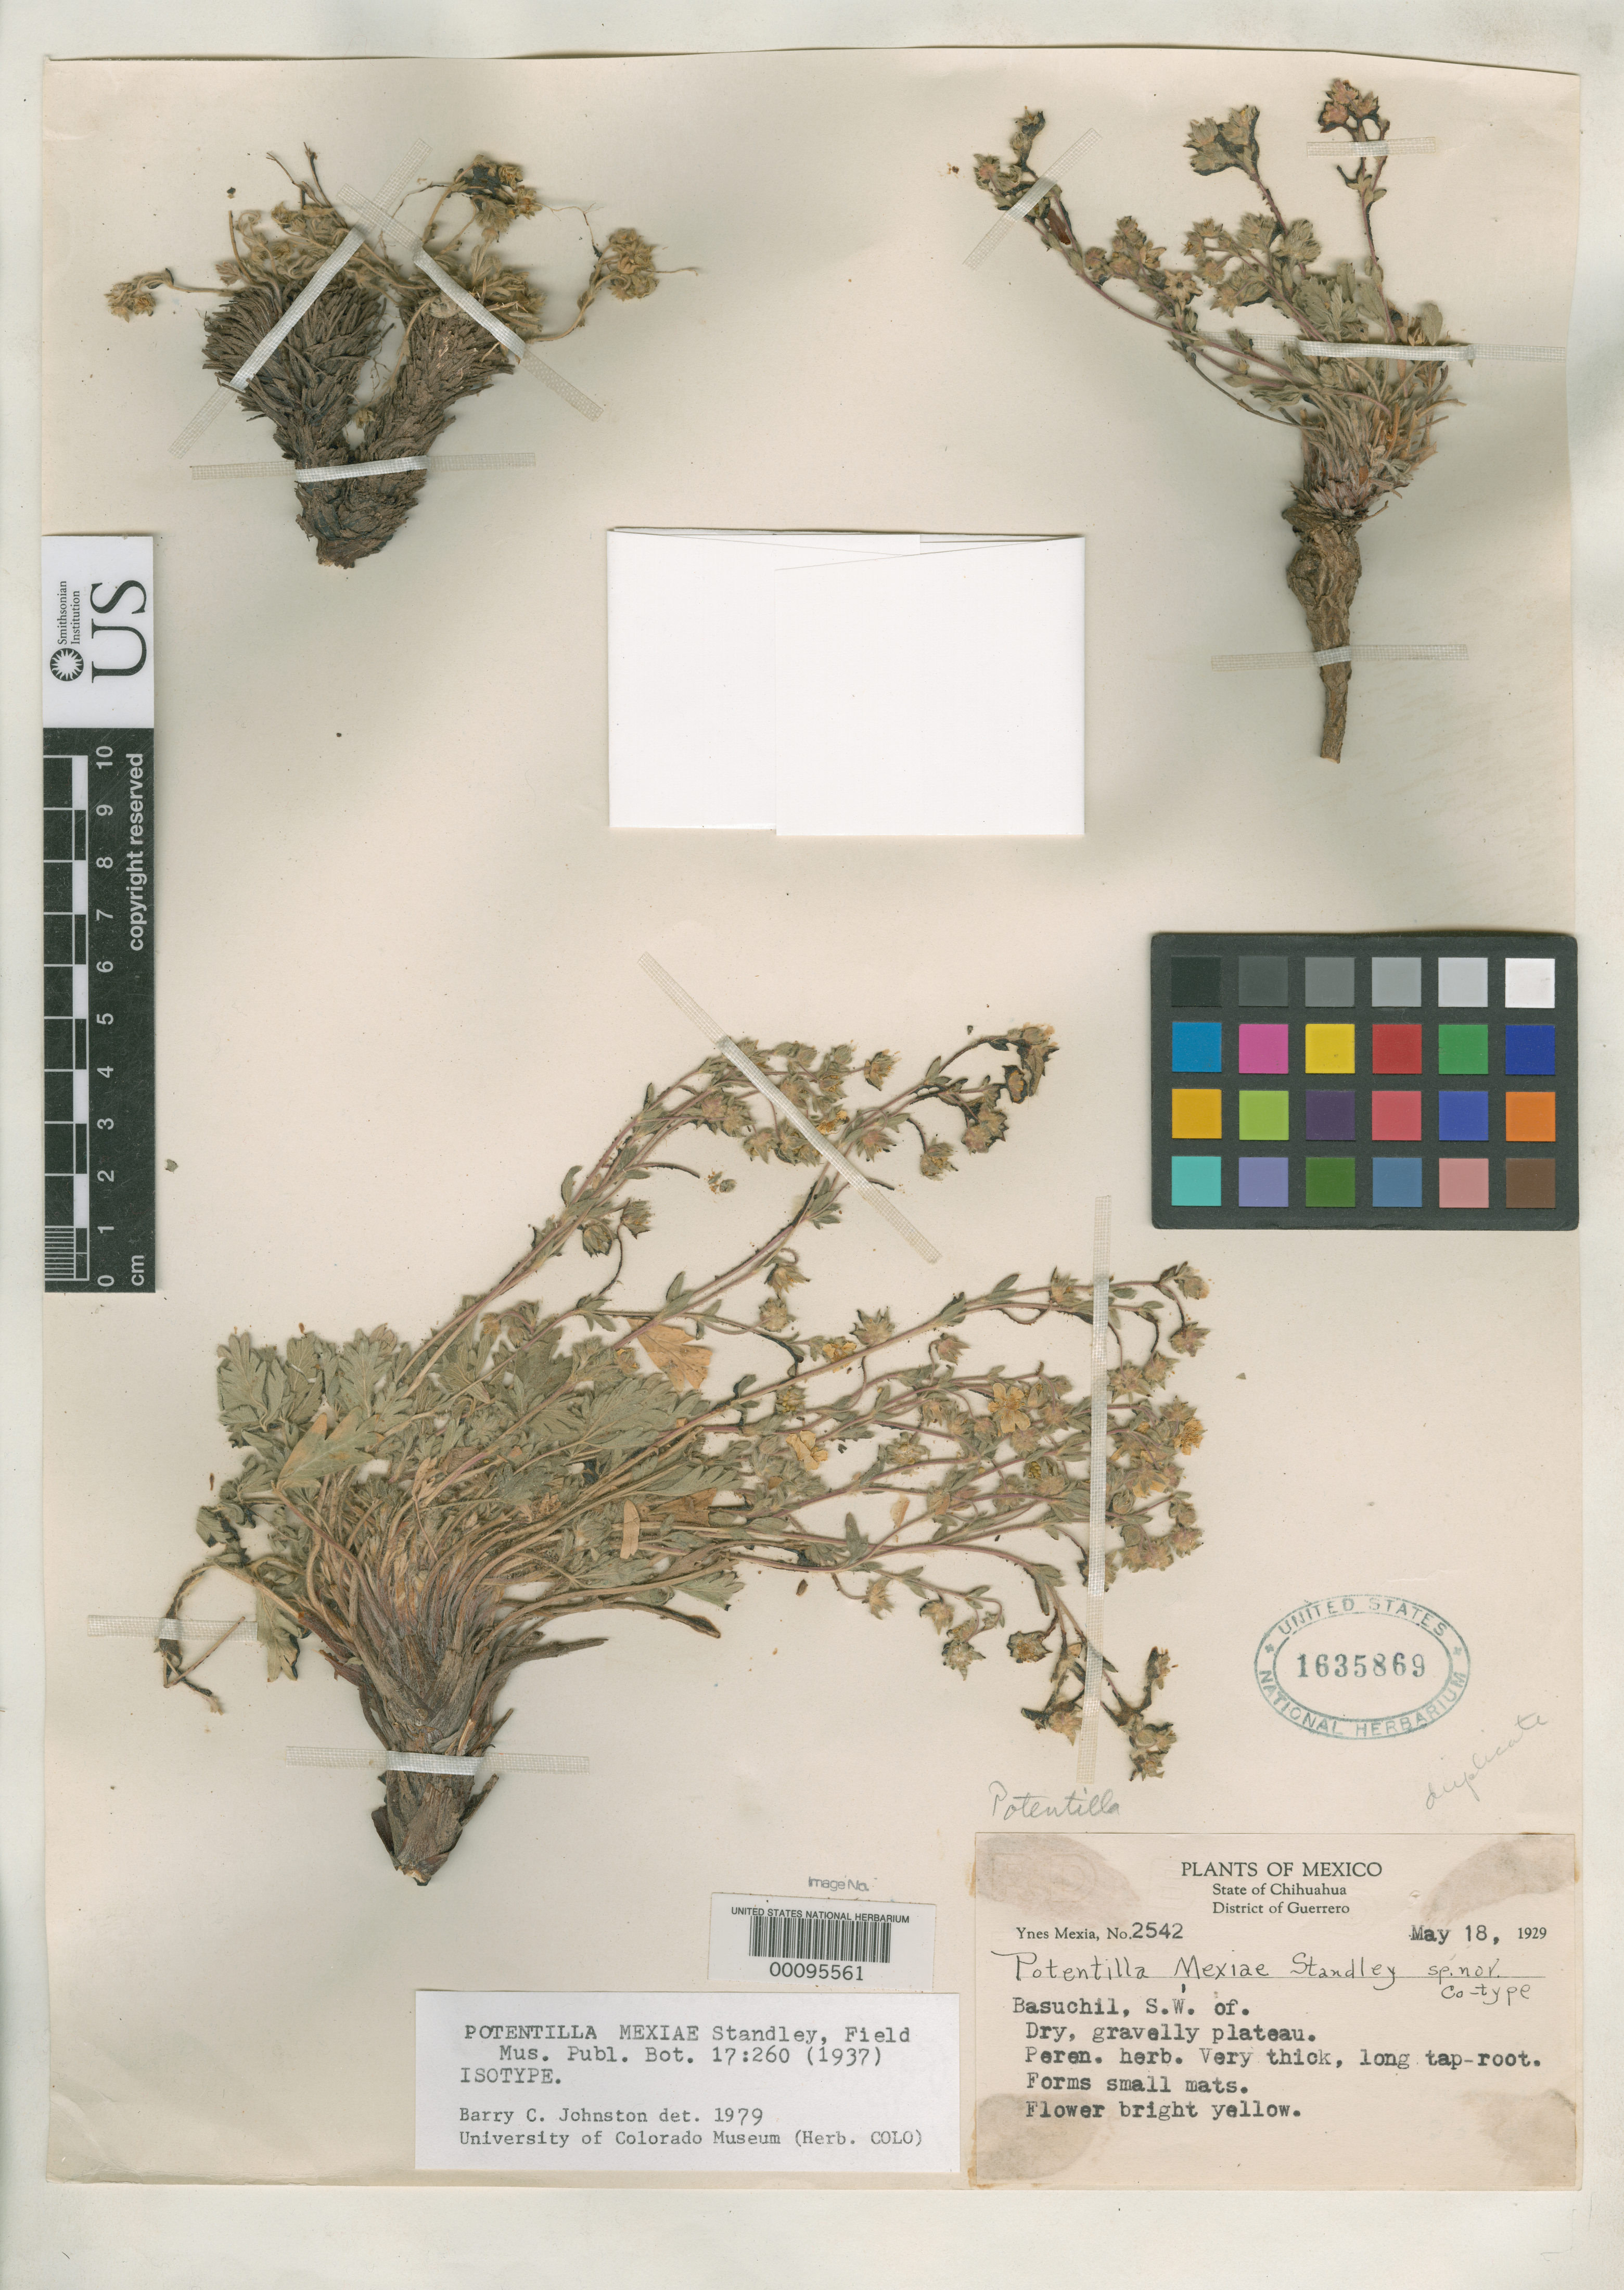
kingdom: Plantae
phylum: Tracheophyta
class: Magnoliopsida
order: Rosales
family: Rosaceae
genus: Potentilla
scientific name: Potentilla mexiae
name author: Standl.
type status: Isotype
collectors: Y. Mexia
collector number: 2542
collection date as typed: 18 May 1929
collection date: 1929-05-18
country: Mexico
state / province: Chihuahua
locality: SW of Basuchil.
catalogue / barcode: US 1635869